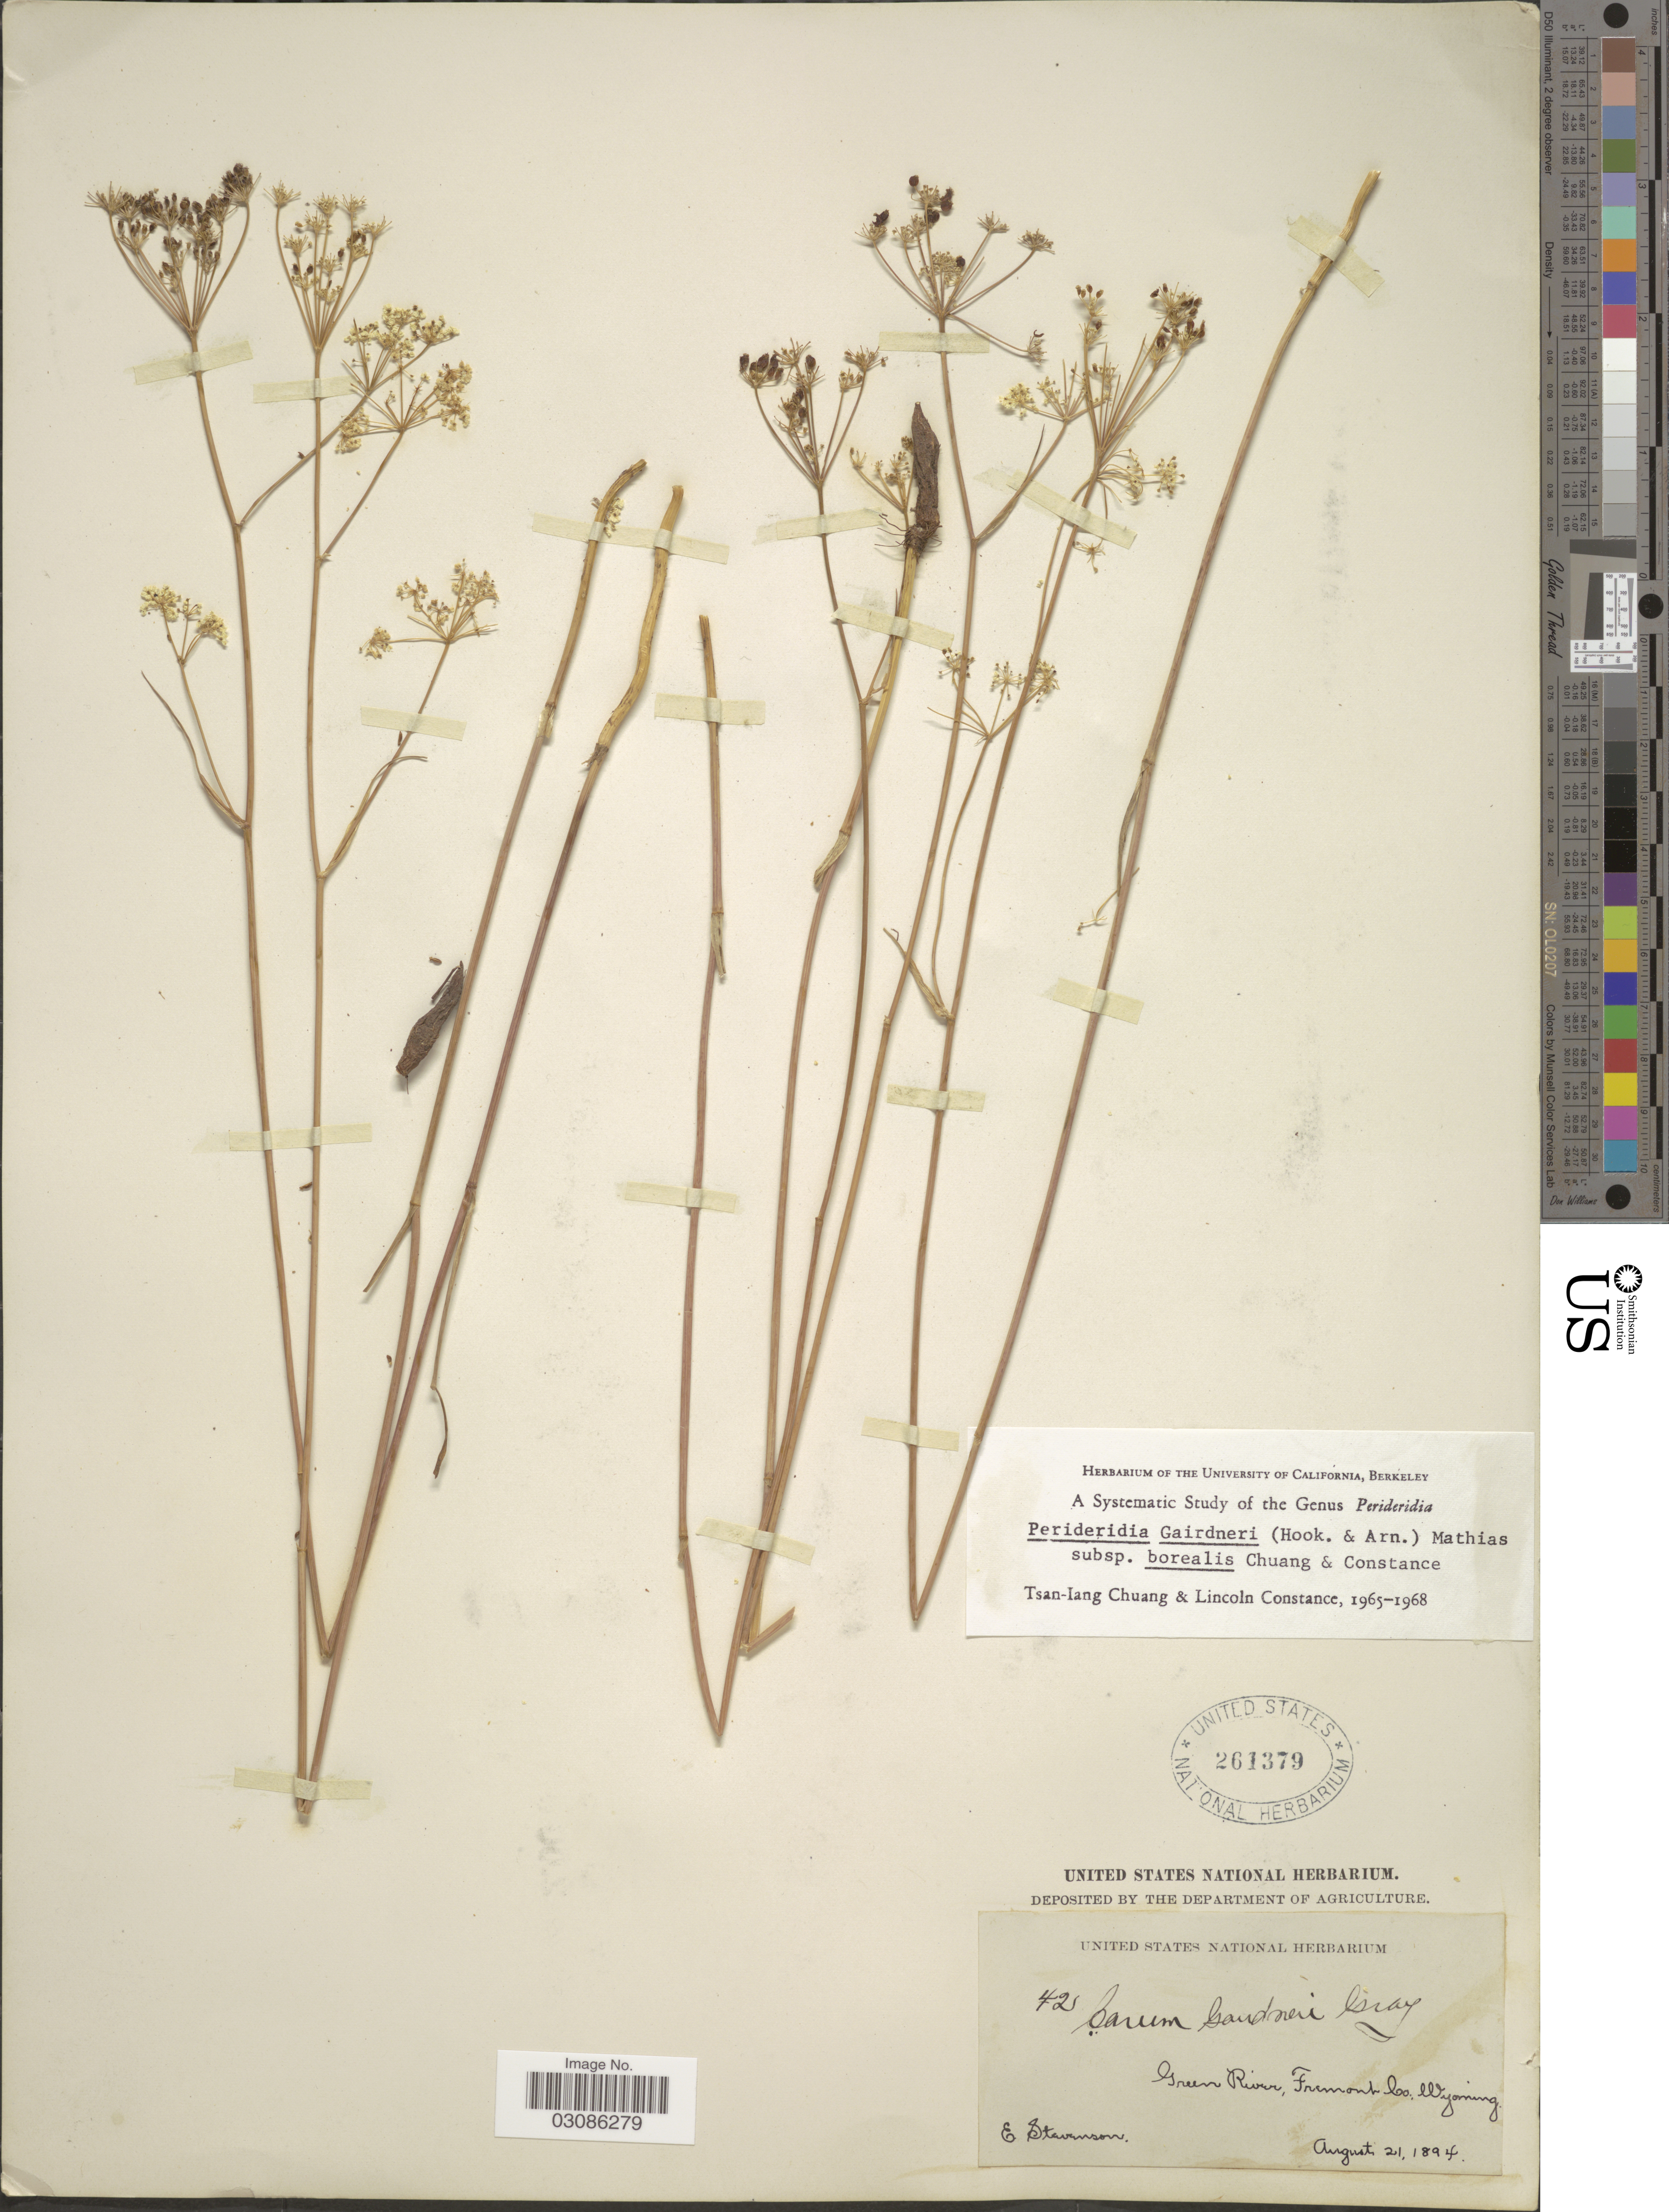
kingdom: Plantae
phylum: Tracheophyta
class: Magnoliopsida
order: Apiales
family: Apiaceae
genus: Perideridia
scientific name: Perideridia gairdneri subsp. borealis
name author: T.I. Chuang & Constance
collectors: E. Stevenson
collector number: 42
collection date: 1894-08-21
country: United States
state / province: Wyoming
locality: Green River, Fremont Co.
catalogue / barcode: US 261379